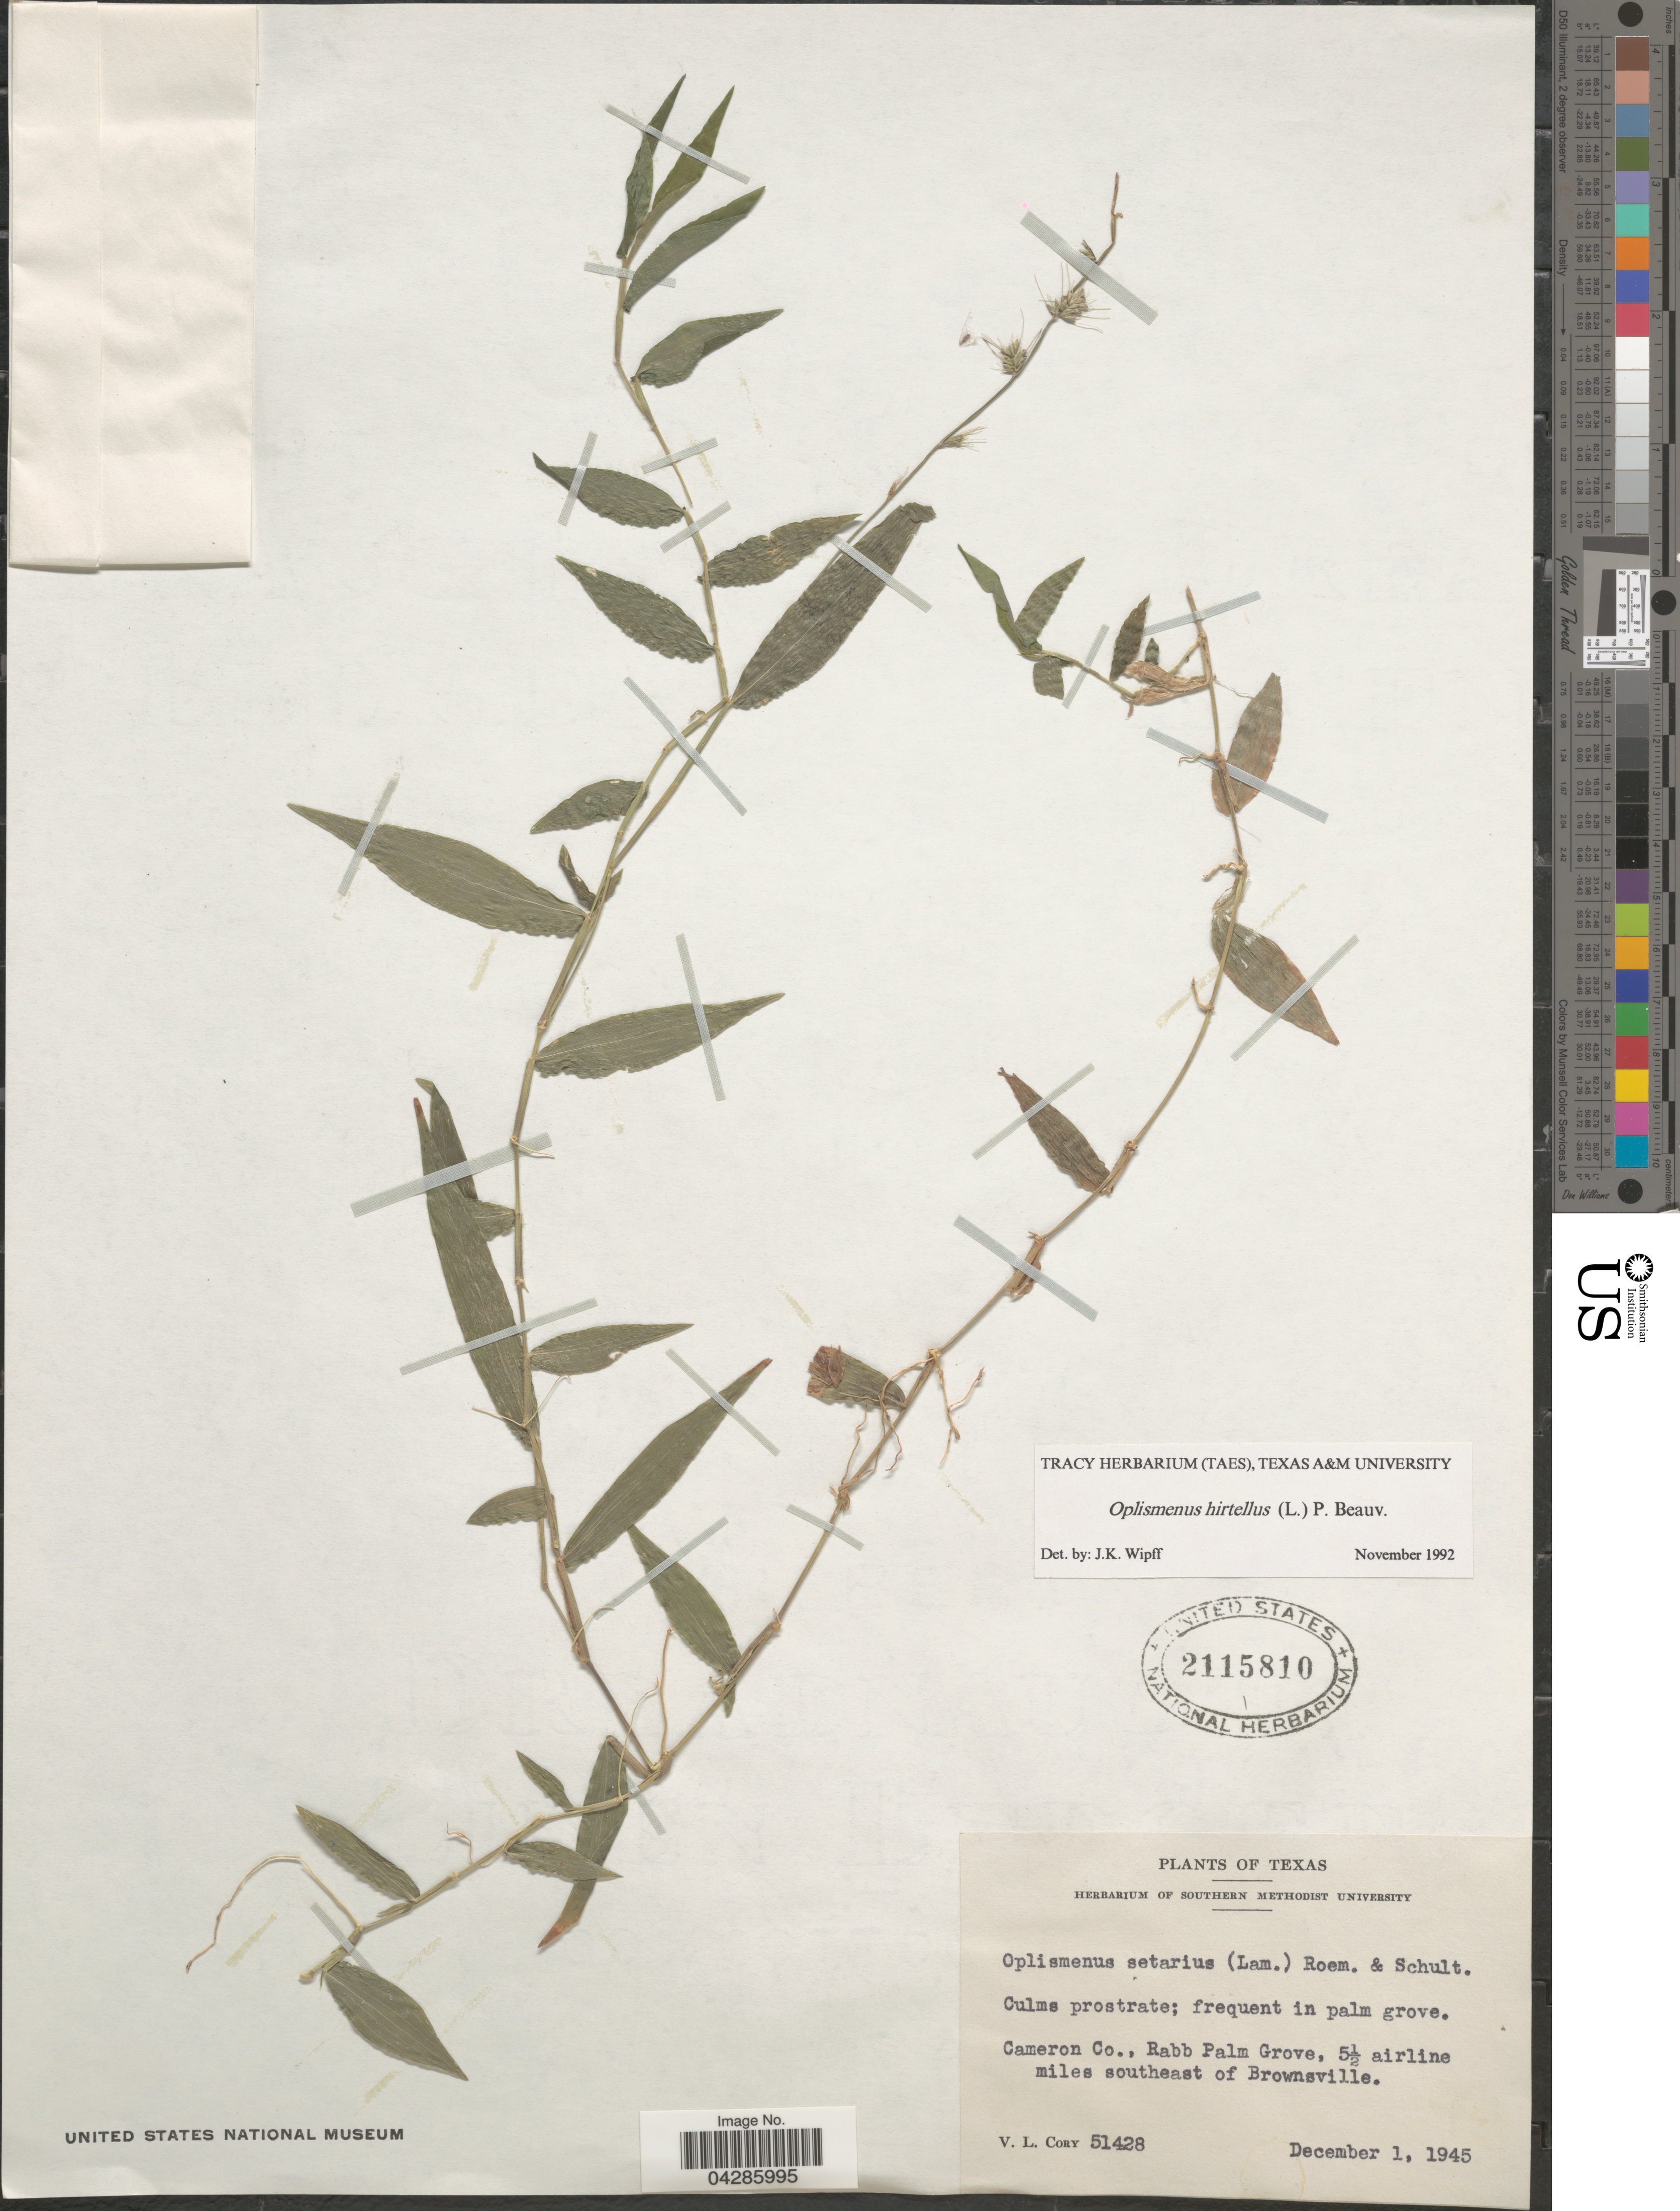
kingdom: Plantae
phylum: Tracheophyta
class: Liliopsida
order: Poales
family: Poaceae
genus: Oplismenus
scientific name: Oplismenus hirtellus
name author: (L.) P. Beauv.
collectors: V. Cory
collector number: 51428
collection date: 1945-12-01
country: United States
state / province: Texas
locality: Frequent in palm grove. Cameron Co., Rabb Palm Grove, 5½ airline miles southeast of Brownsville.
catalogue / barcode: US 2115810